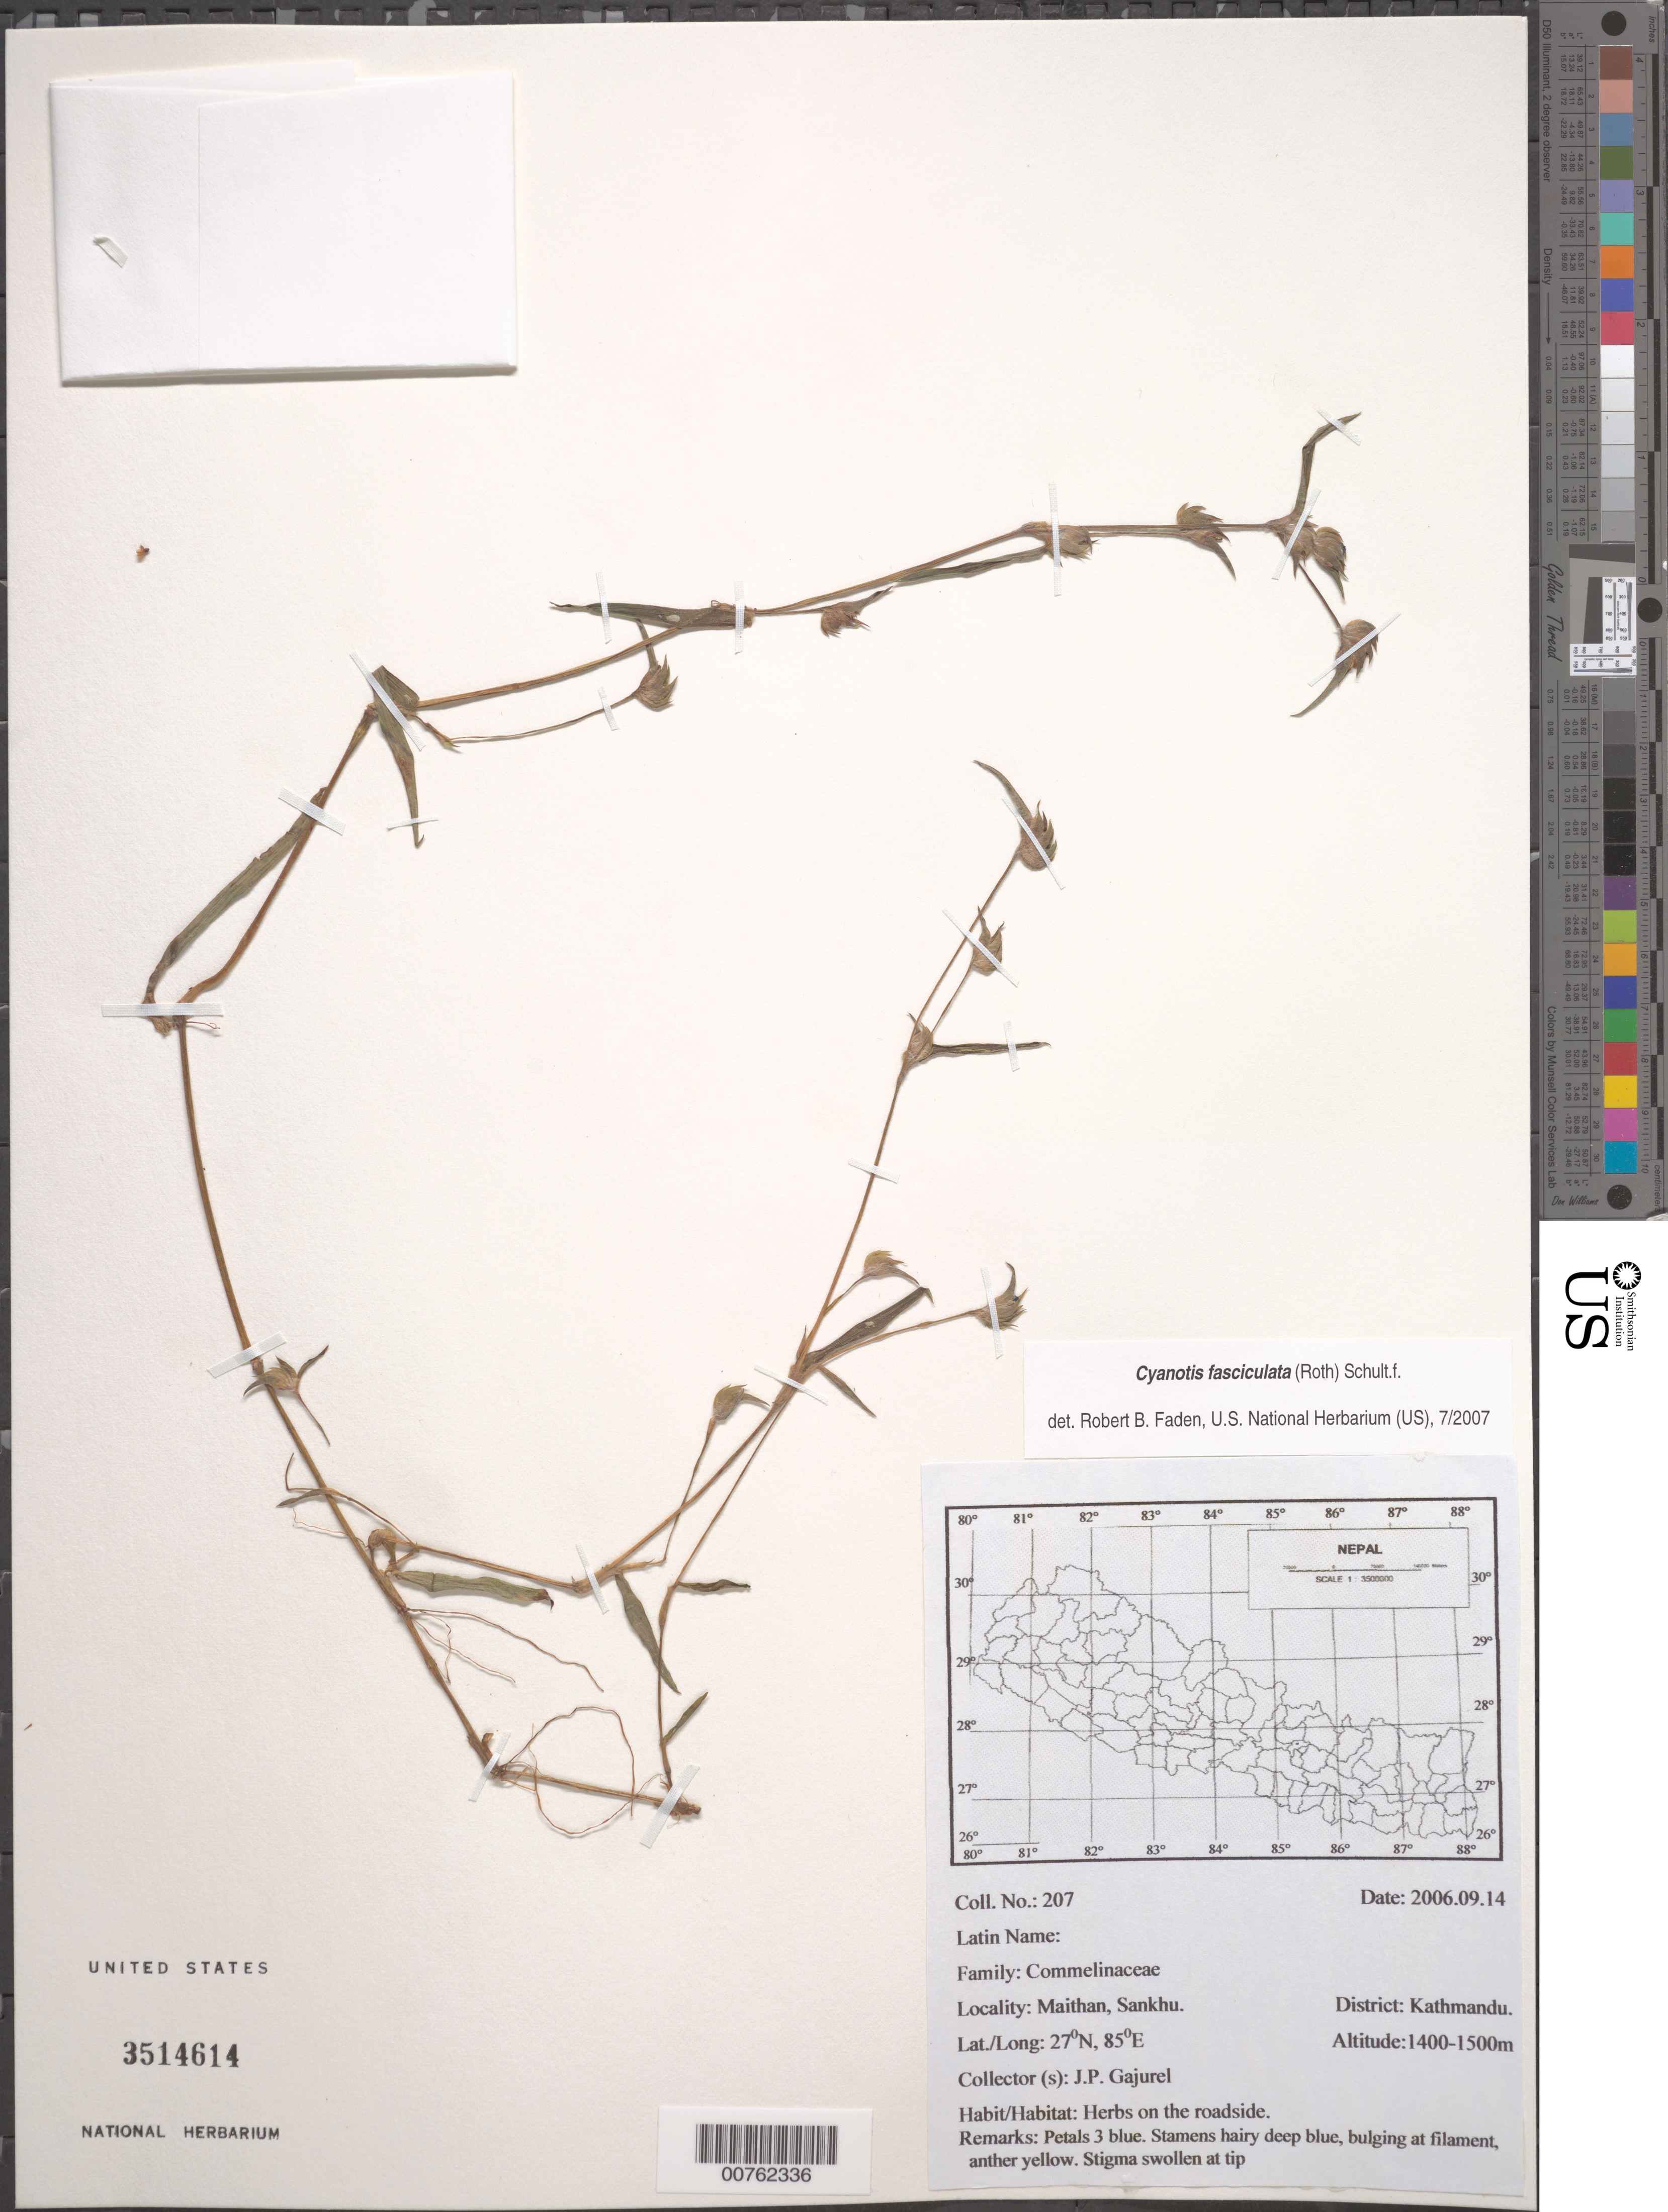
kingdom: Plantae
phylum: Tracheophyta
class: Liliopsida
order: Commelinales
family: Commelinaceae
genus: Cyanotis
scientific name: Cyanotis fasciculata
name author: (Heyne ex Roth) Schult. f.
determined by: Faden, Robert B., (US), Smithsonian Institution - National Museum of Natural History (UNITED STATES)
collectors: J. Gajurel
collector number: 207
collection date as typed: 14 Sep 2006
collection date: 2006-09-14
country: Nepal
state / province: Bagmati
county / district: Kathmandu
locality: Maithan, Sankhu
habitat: Herbs on the roadside.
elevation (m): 1400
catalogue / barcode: US 3514614